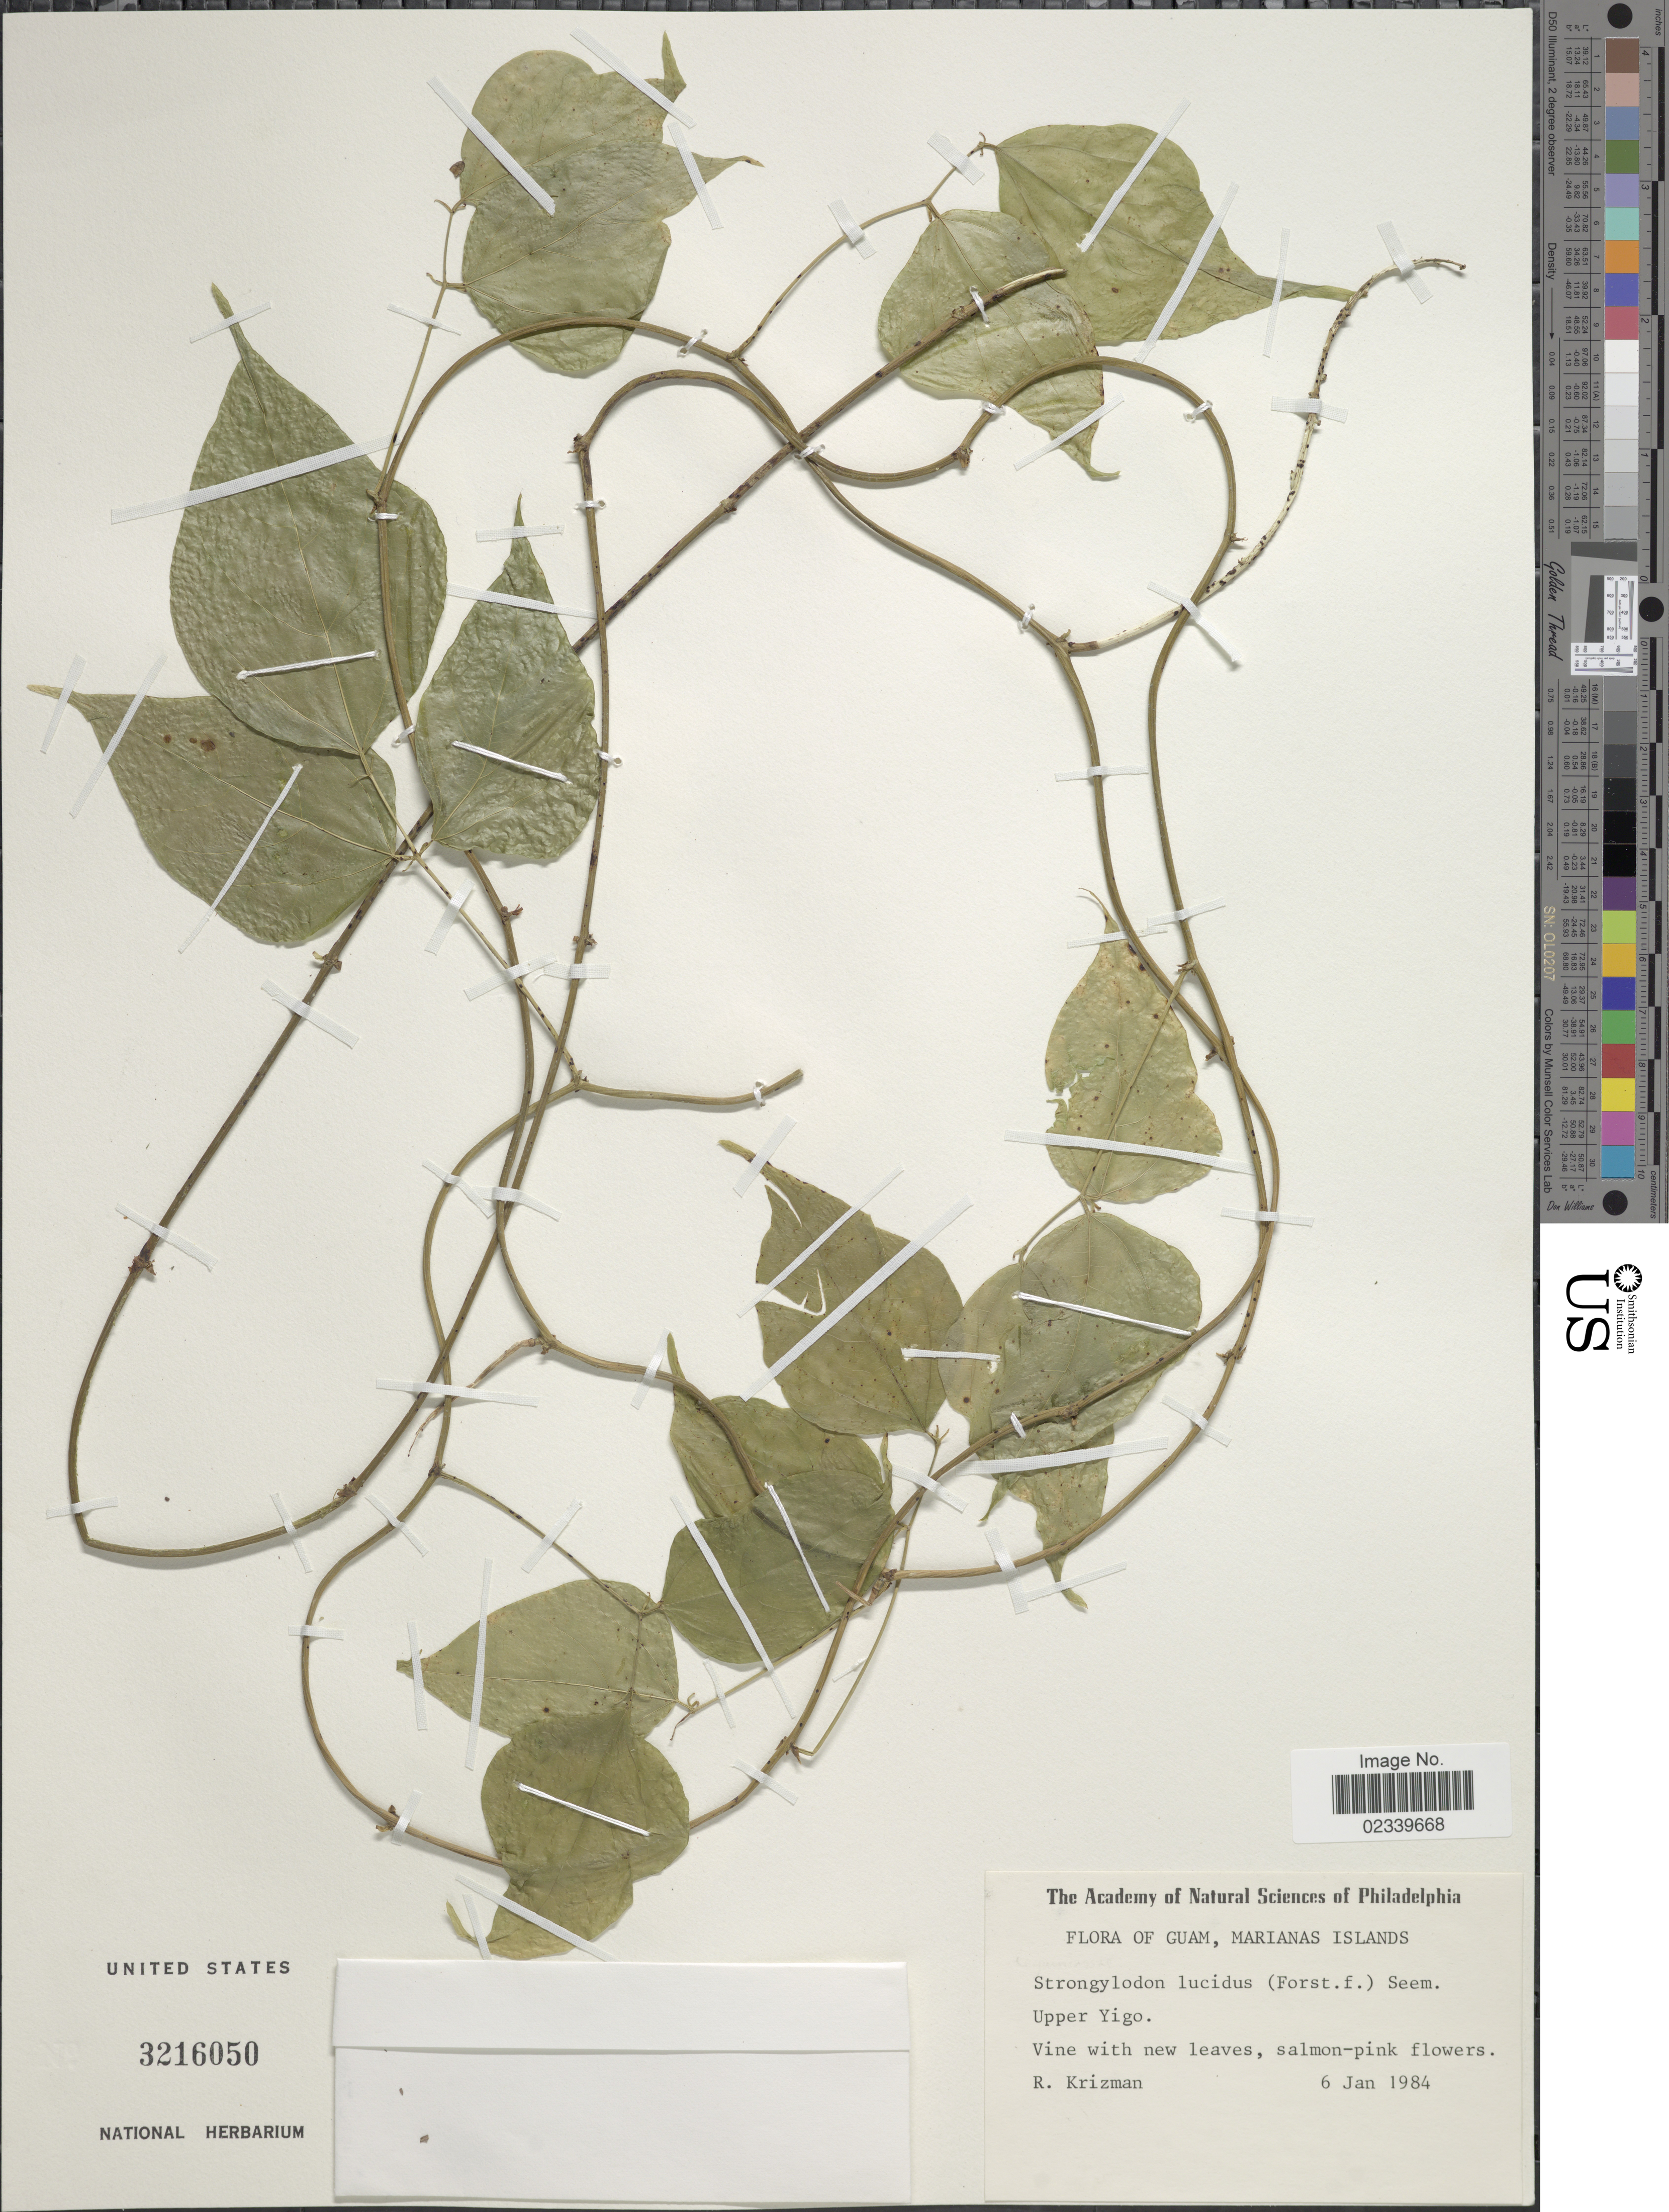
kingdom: Plantae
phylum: Tracheophyta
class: Magnoliopsida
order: Fabales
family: Fabaceae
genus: Strongylodon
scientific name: Strongylodon lucidus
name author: (G. Forst.) Seem.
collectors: R. Krizman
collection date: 1984-01-06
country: Guam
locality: Guam, Marianas Islands. Upper Yigo.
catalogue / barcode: US 3216050